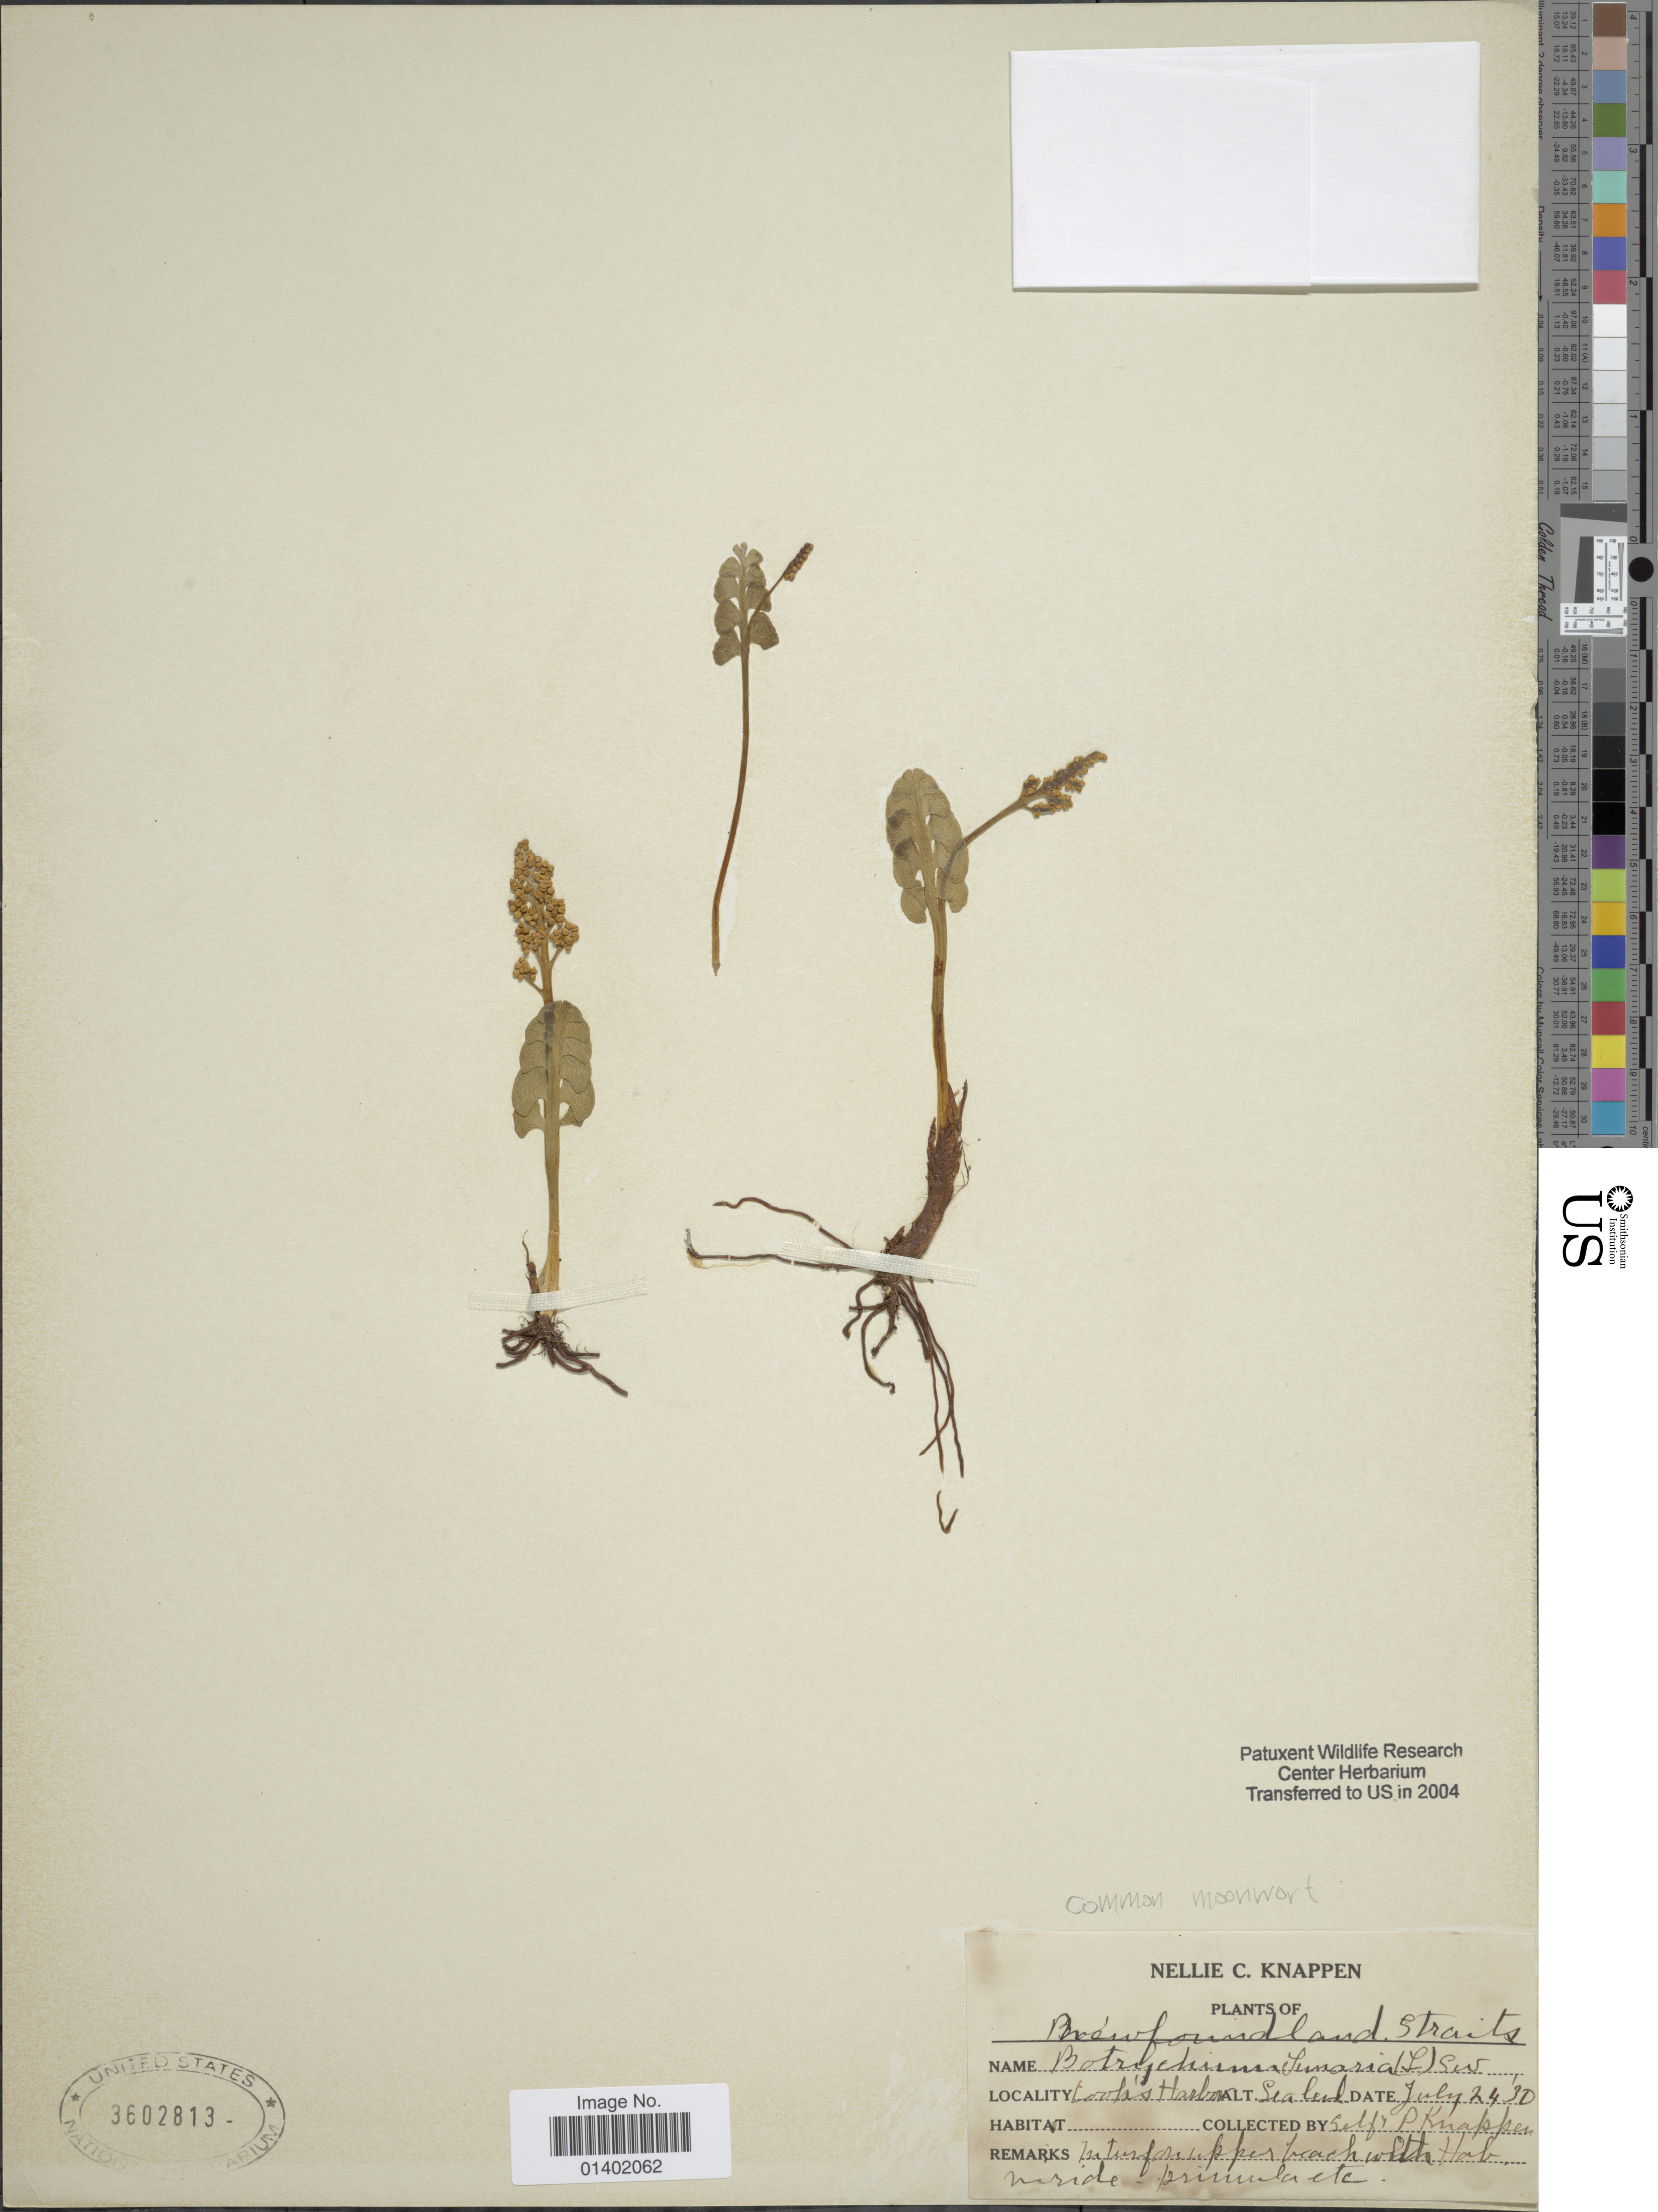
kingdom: Plantae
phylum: Tracheophyta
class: Polypodiopsida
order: Ophioglossales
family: Ophioglossaceae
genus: Botrychium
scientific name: Botrychium lunaria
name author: (L.) Sw.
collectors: N. Knappen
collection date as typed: Transcribed d/m/y: 24/7/30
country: Canada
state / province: Newfoundland and Labrador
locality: Cook's Harbor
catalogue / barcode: US 3602813